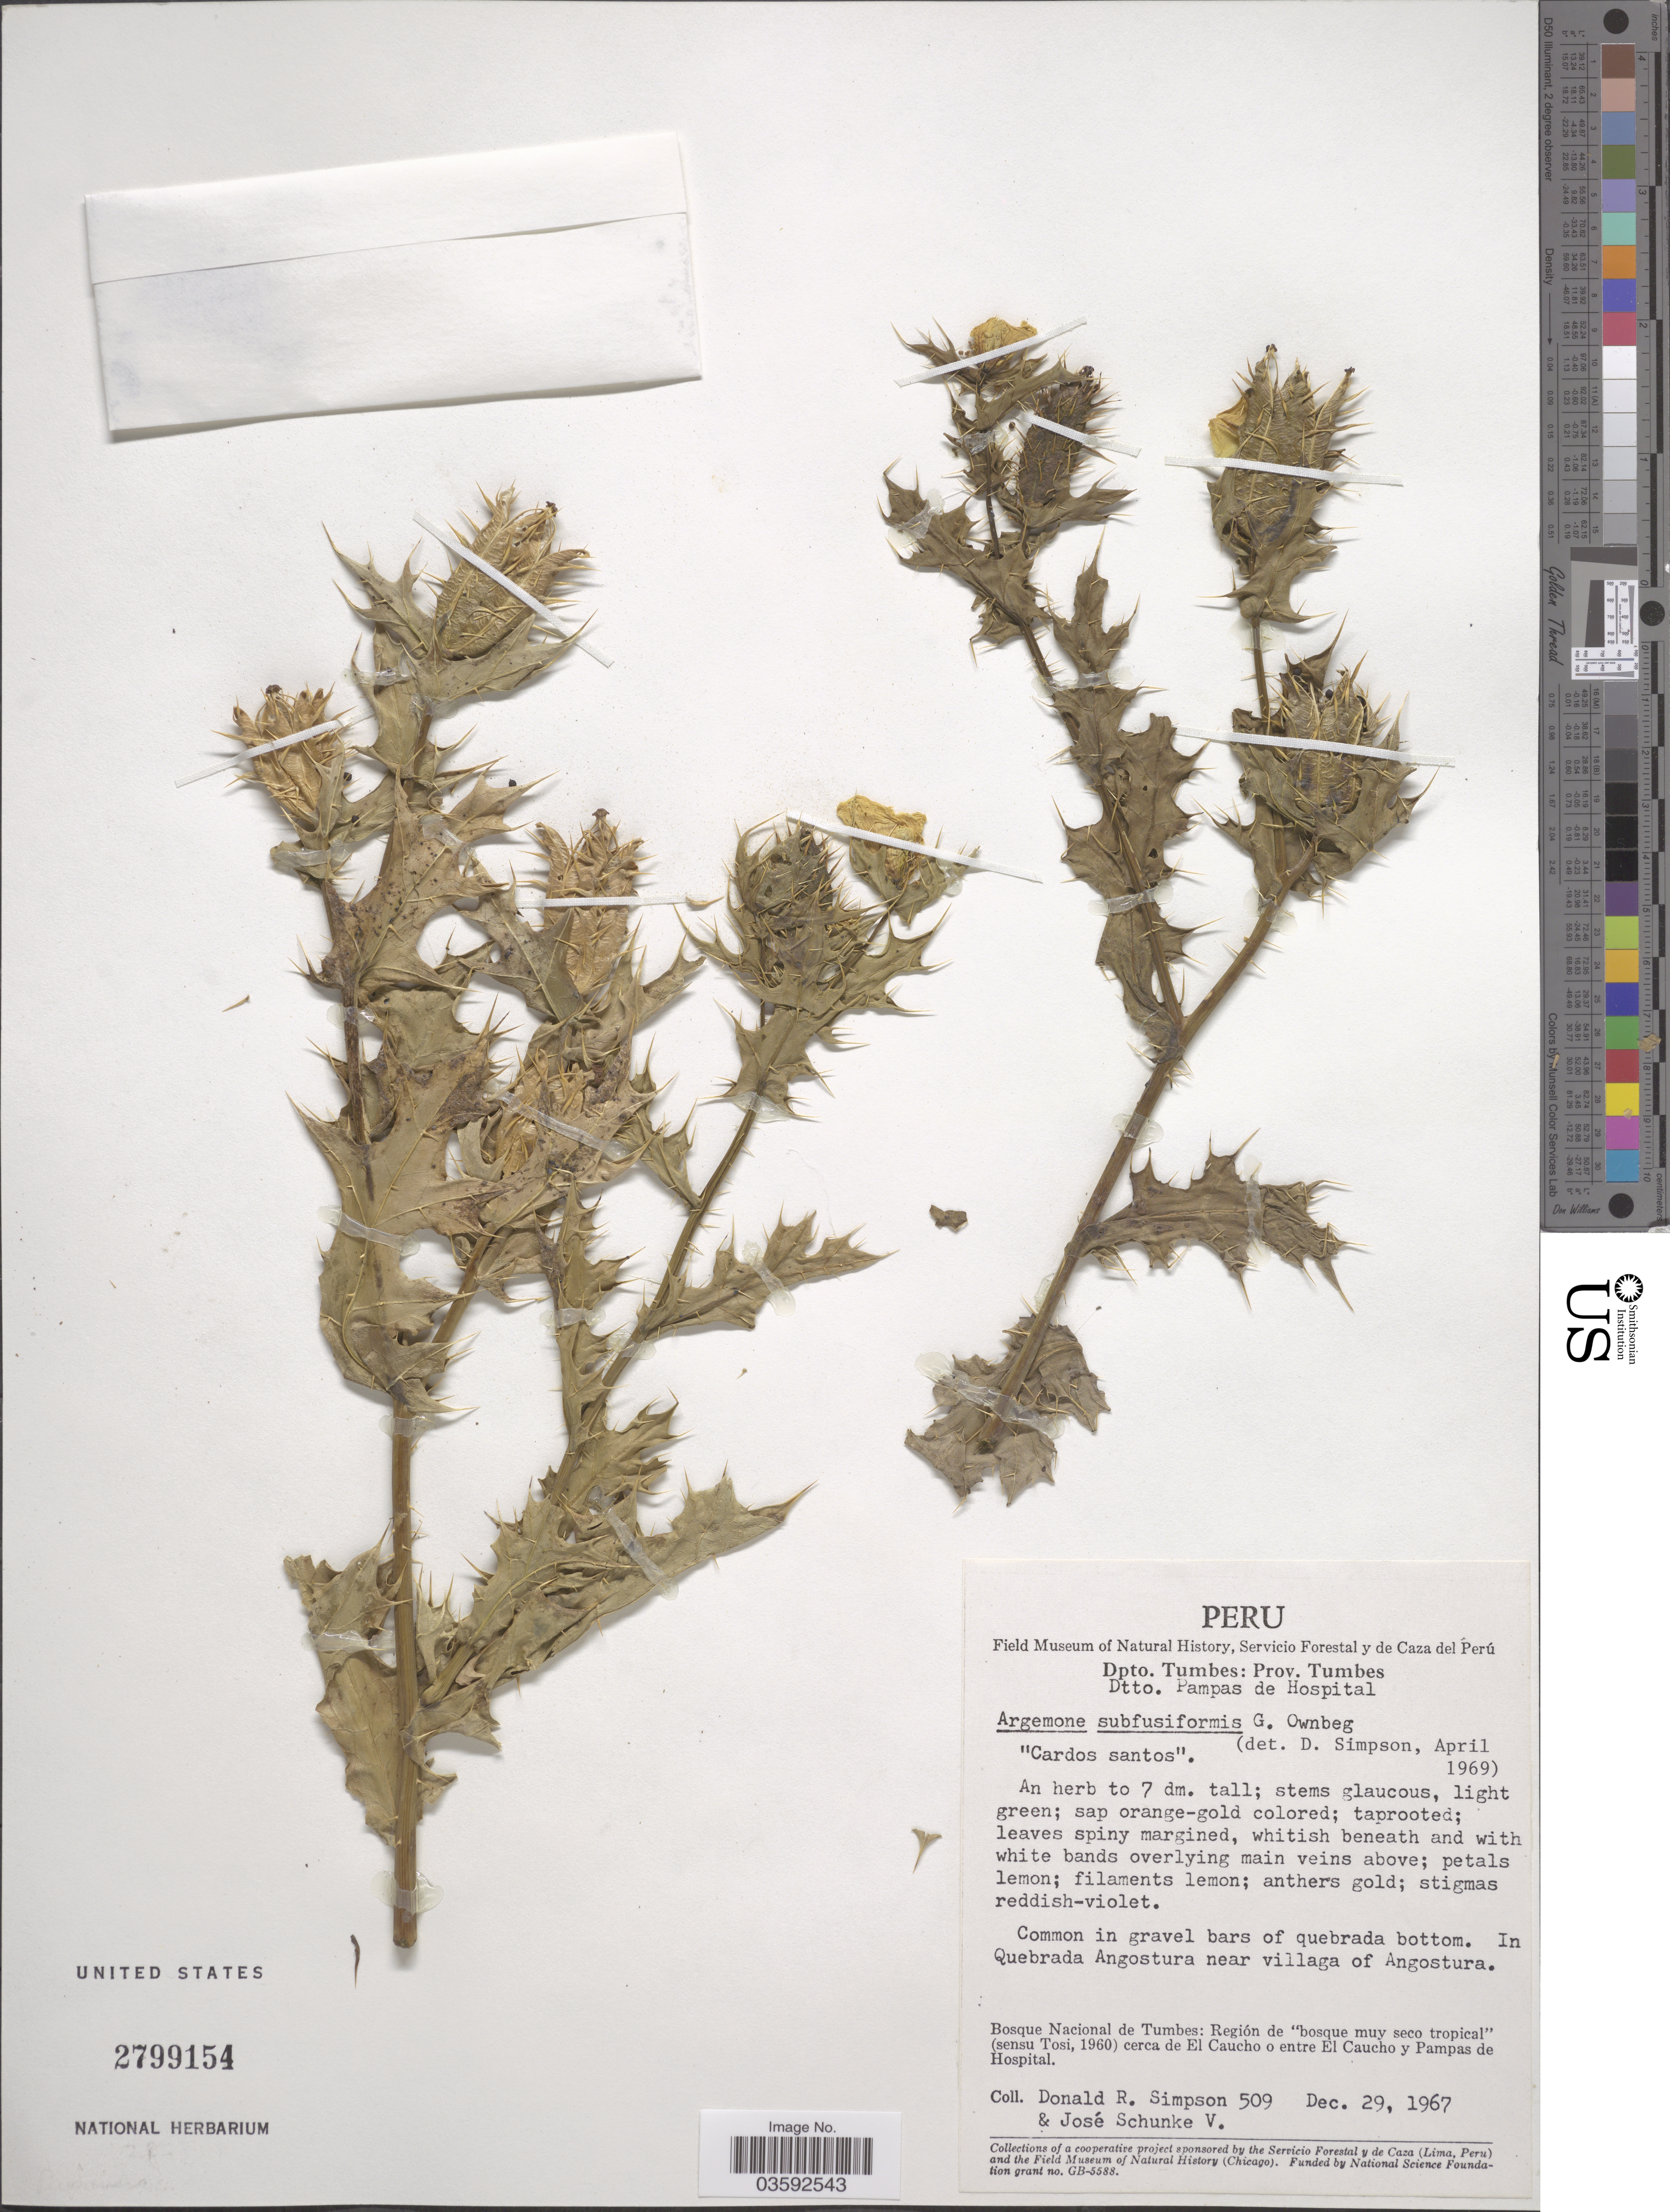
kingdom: Plantae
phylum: Tracheophyta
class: Magnoliopsida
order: Ranunculales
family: Papaveraceae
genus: Argemone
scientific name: Argemone subfusiformis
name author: G.B. Ownbey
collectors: D. R. Simpson & J. Schunke Vigo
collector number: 509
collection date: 1967-12-29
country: Peru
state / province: Tumbes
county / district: Tumbes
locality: Dpto. Tumbes: Prov. Tumbes. Dtto. Pampas de Hospital. In Quebrada Angostura near villaga of Angostura. Bosque Nacional de Tumbes: Región de "bosque muy seco tropical" (sensu Tosi, 1960) cerca de El Caucho o entre El Caucho y Pampas de Hospital.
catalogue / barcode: US 2799154